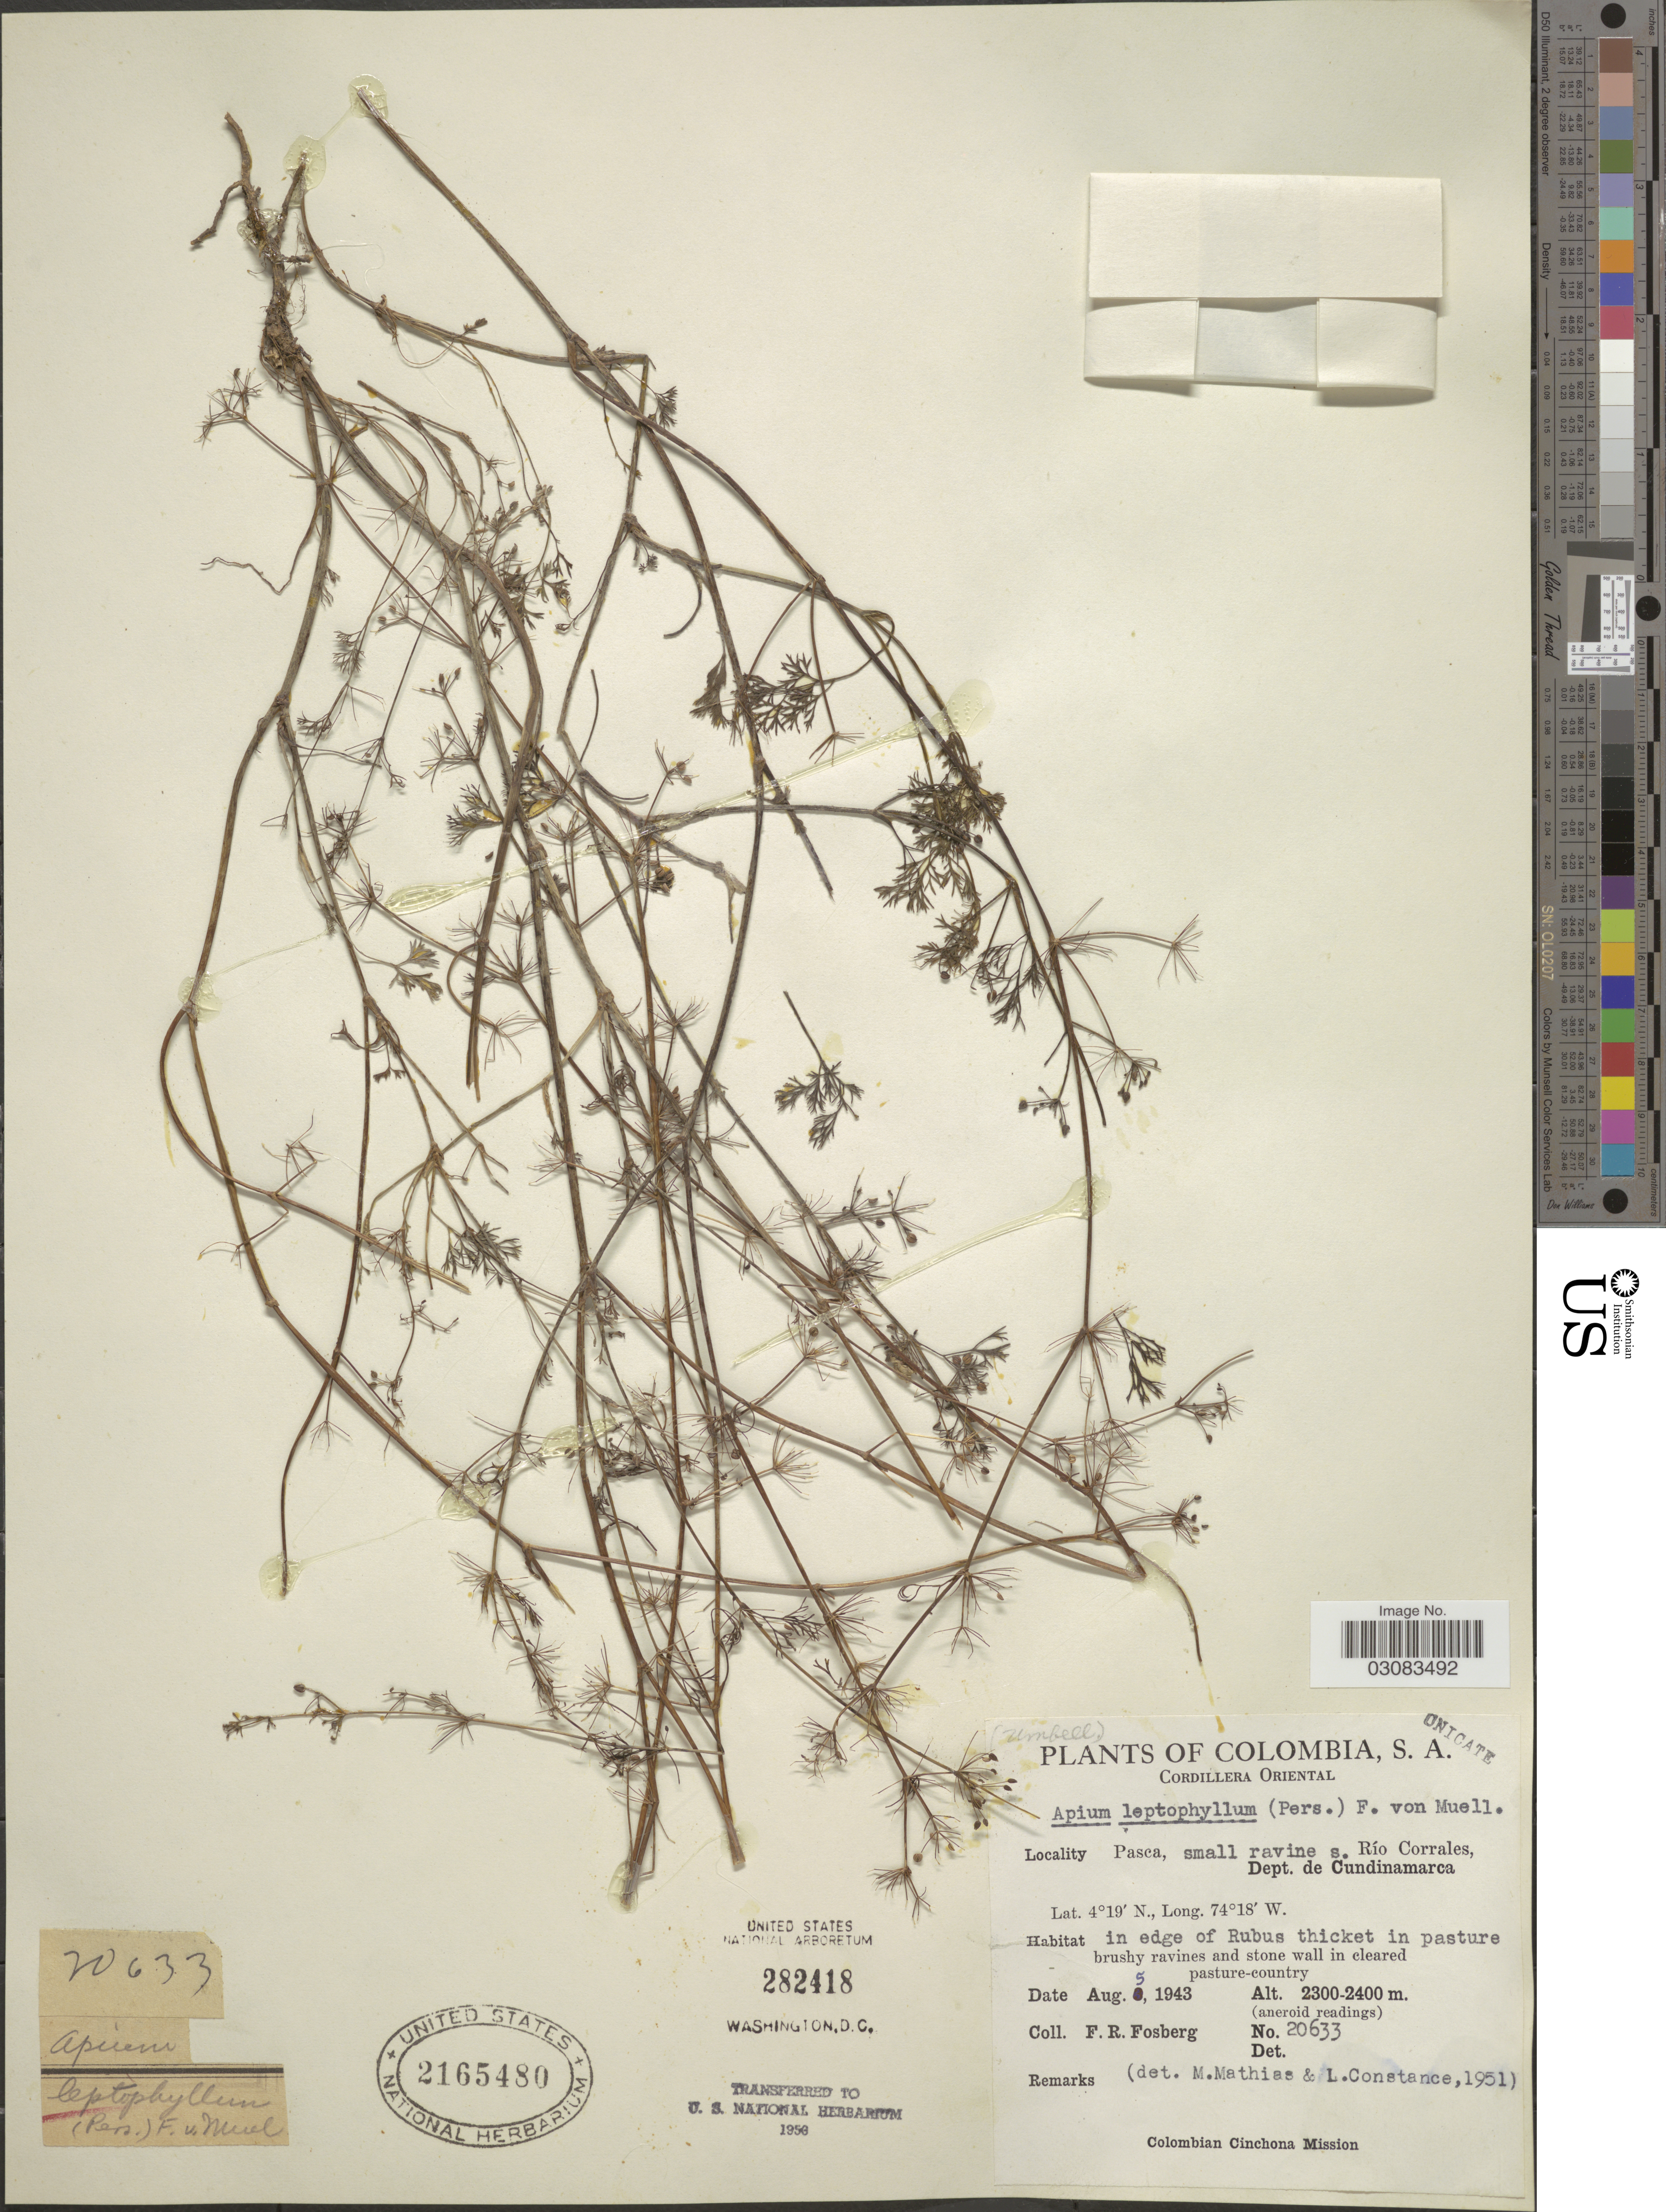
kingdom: Plantae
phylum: Tracheophyta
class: Magnoliopsida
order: Apiales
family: Apiaceae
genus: Cyclospermum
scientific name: Cyclospermum leptophyllum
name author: (Pers.) Sprague ex Britton & P. Wilson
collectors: F. R. Fosberg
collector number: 20633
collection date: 1943-08-05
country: Colombia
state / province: Cundinamarca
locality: Cordillera Oriental. Pasca, small ravine s. Río Corrales, Dept. de Cundinamarca. In edge of Rubus thicket in pasture.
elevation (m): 2300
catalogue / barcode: US 2165480